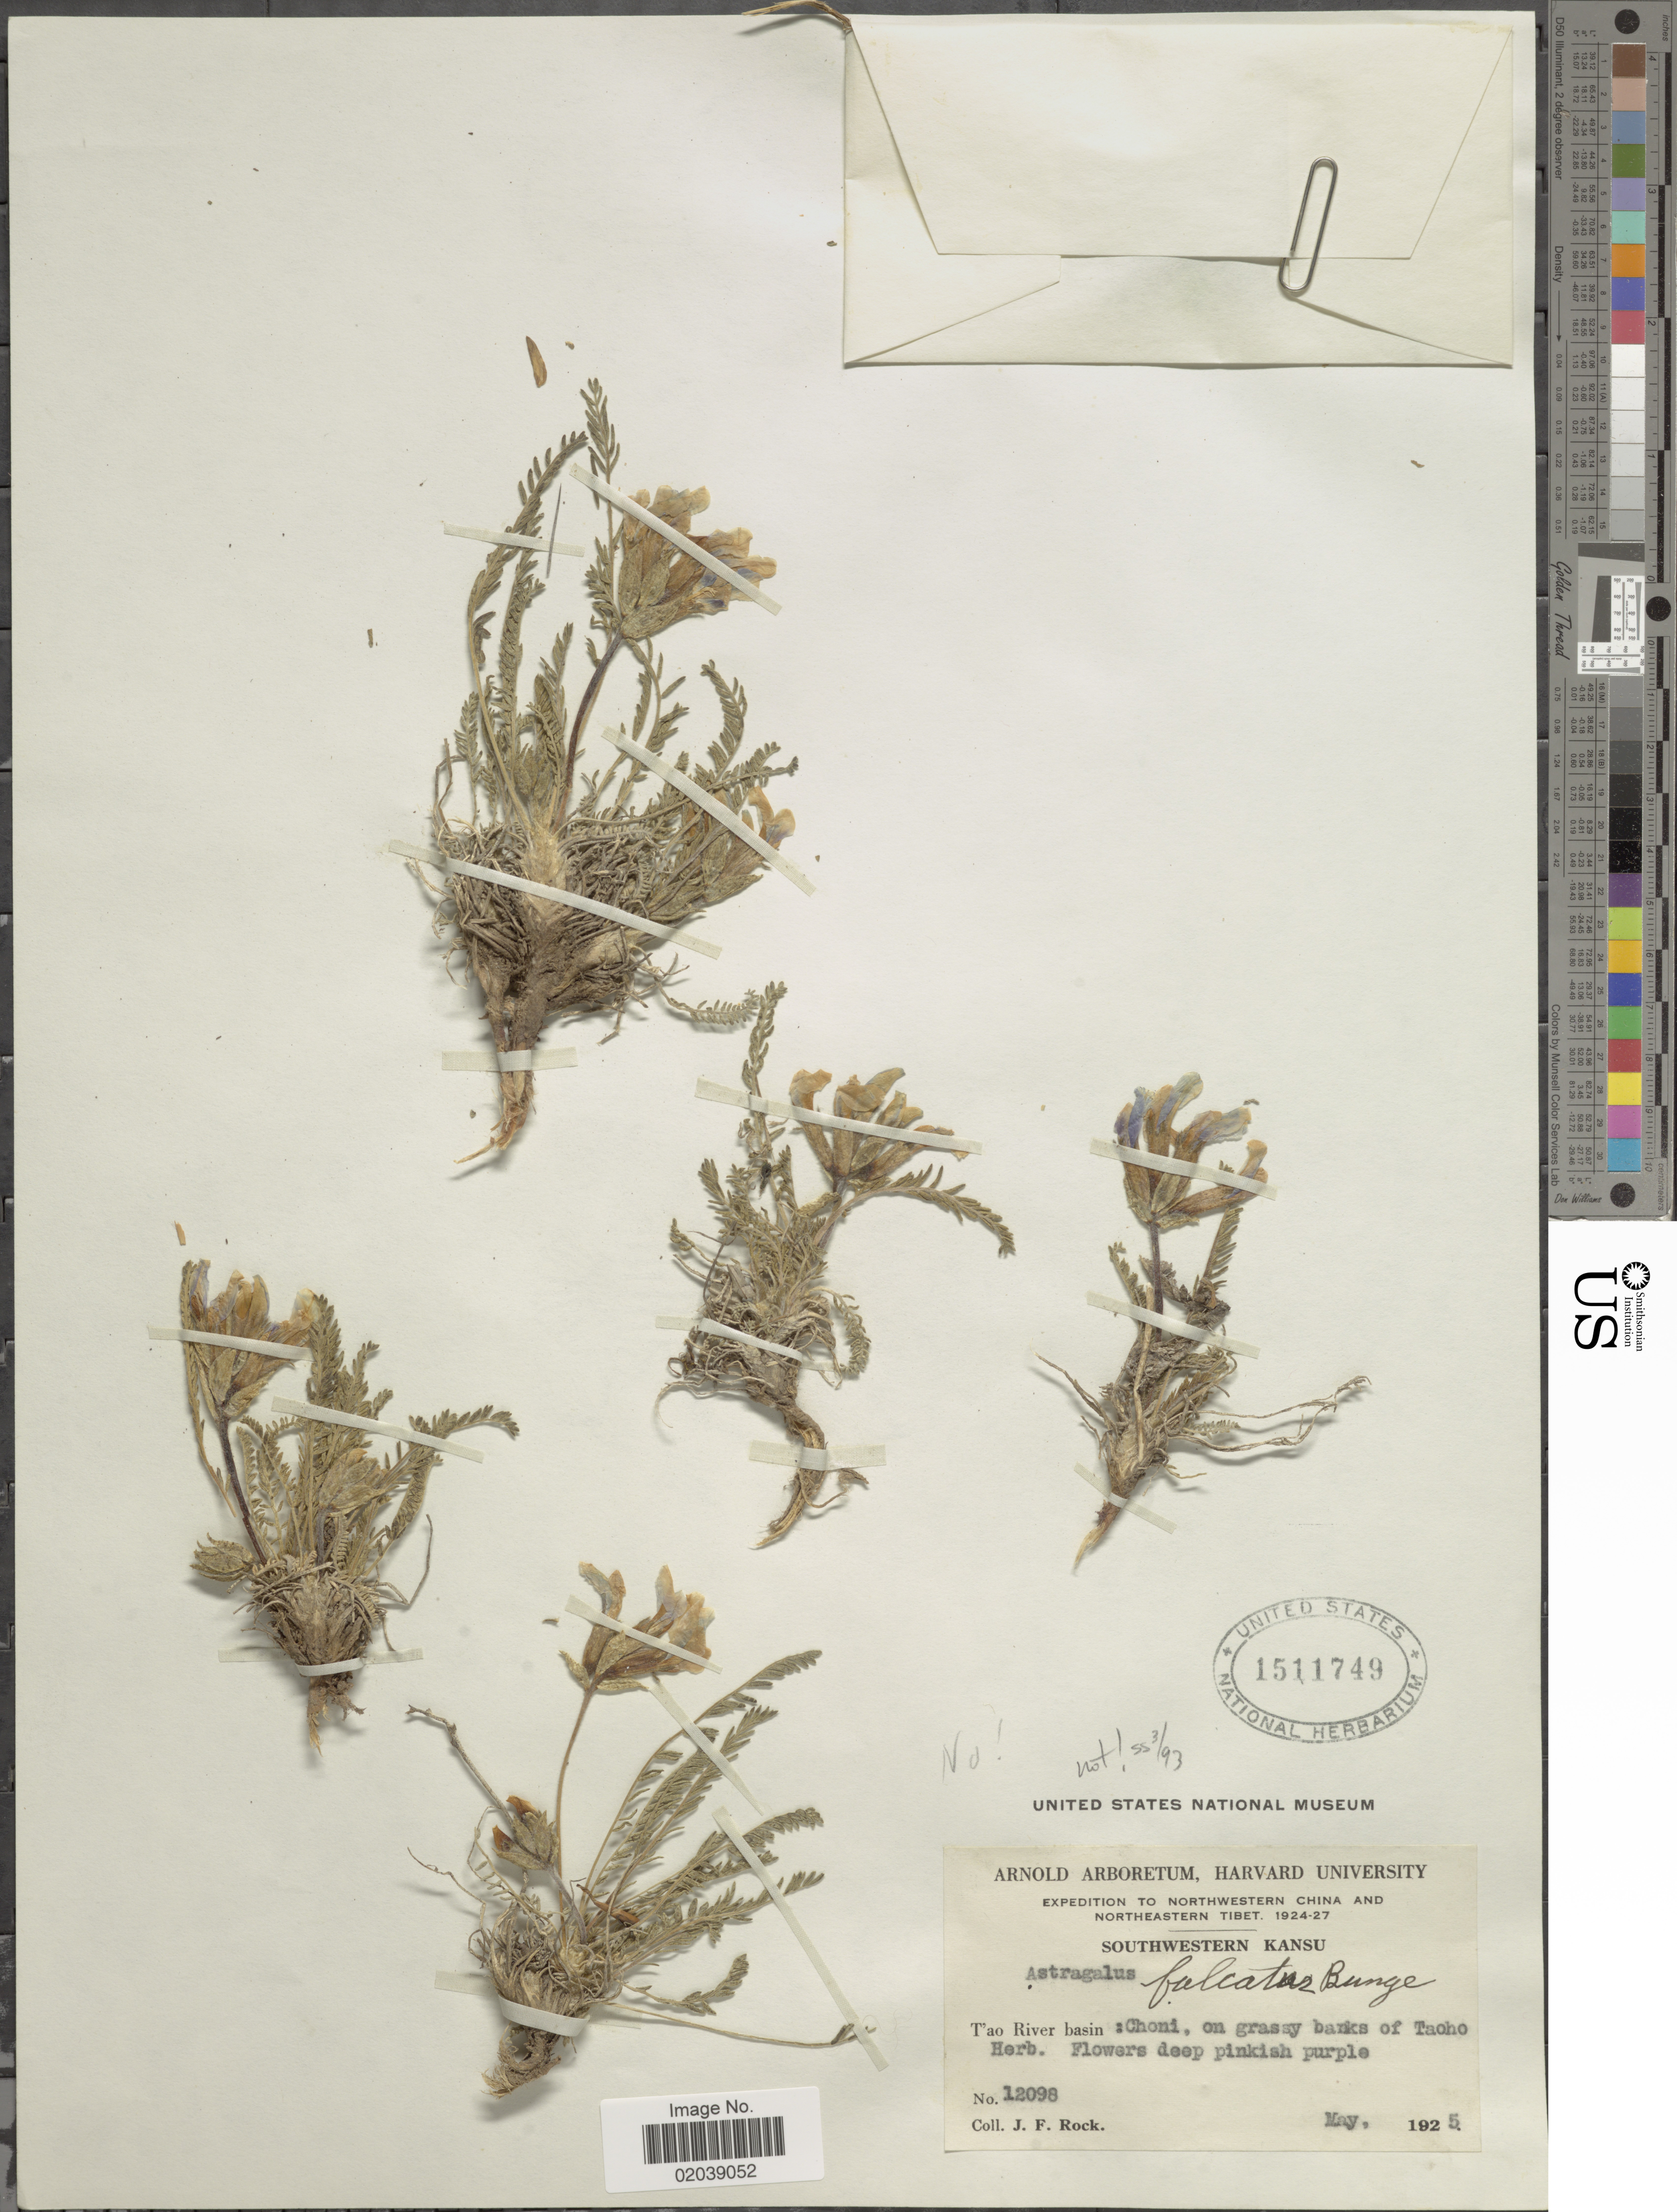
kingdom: Plantae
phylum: Tracheophyta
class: Magnoliopsida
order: Fabales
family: Fabaceae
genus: Astragalus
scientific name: Astragalus sp.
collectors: J. Rock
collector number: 12098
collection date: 1925-05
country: China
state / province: Gansu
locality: Northwestrrn China and Northeastern Tiber, Southwestern Kansu, T' au River Basin: Choni, on grassy banks of Taoho herb.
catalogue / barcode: US 1511749